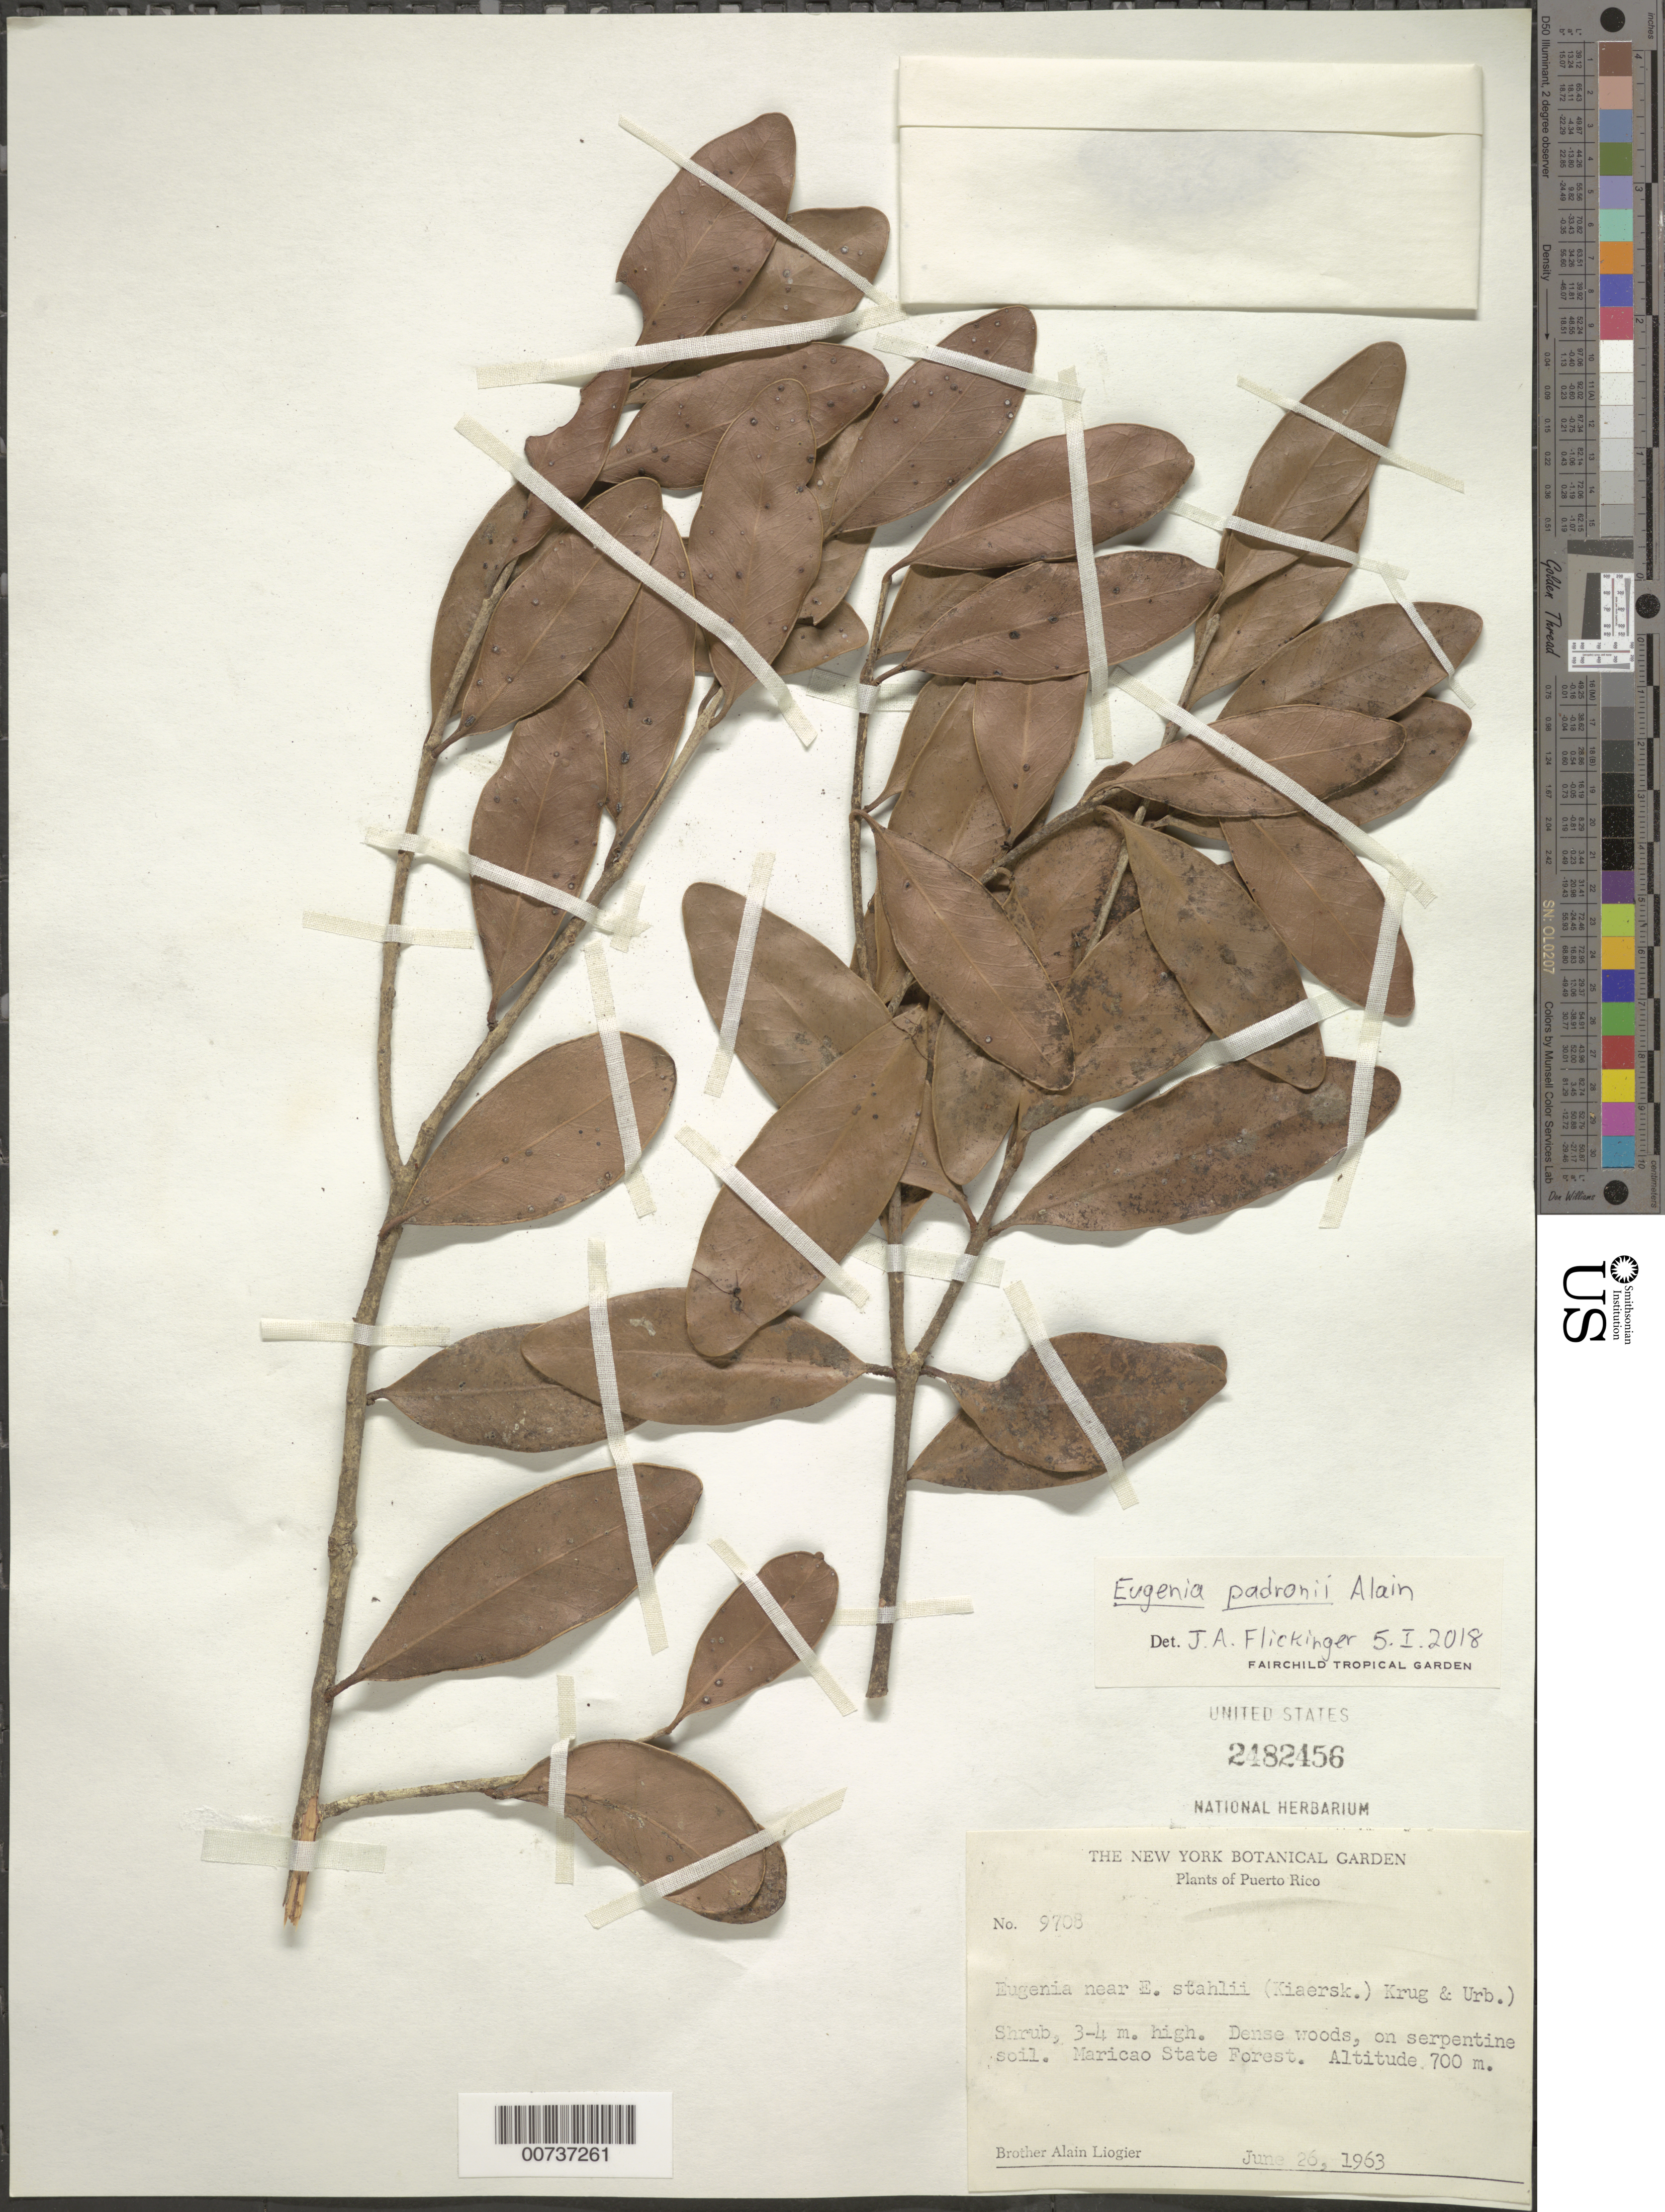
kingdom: Plantae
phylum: Tracheophyta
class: Magnoliopsida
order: Myrtales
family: Myrtaceae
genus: Eugenia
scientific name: Eugenia padronii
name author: Alain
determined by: Flickinger, Jonathan A.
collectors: A. H. Liogier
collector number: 9708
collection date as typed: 26 Jun 1963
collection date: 1963-06-26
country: Puerto Rico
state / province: Maricao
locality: Maricao State Forest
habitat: Dense woods, on serpentine soil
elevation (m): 700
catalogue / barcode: US 2482456